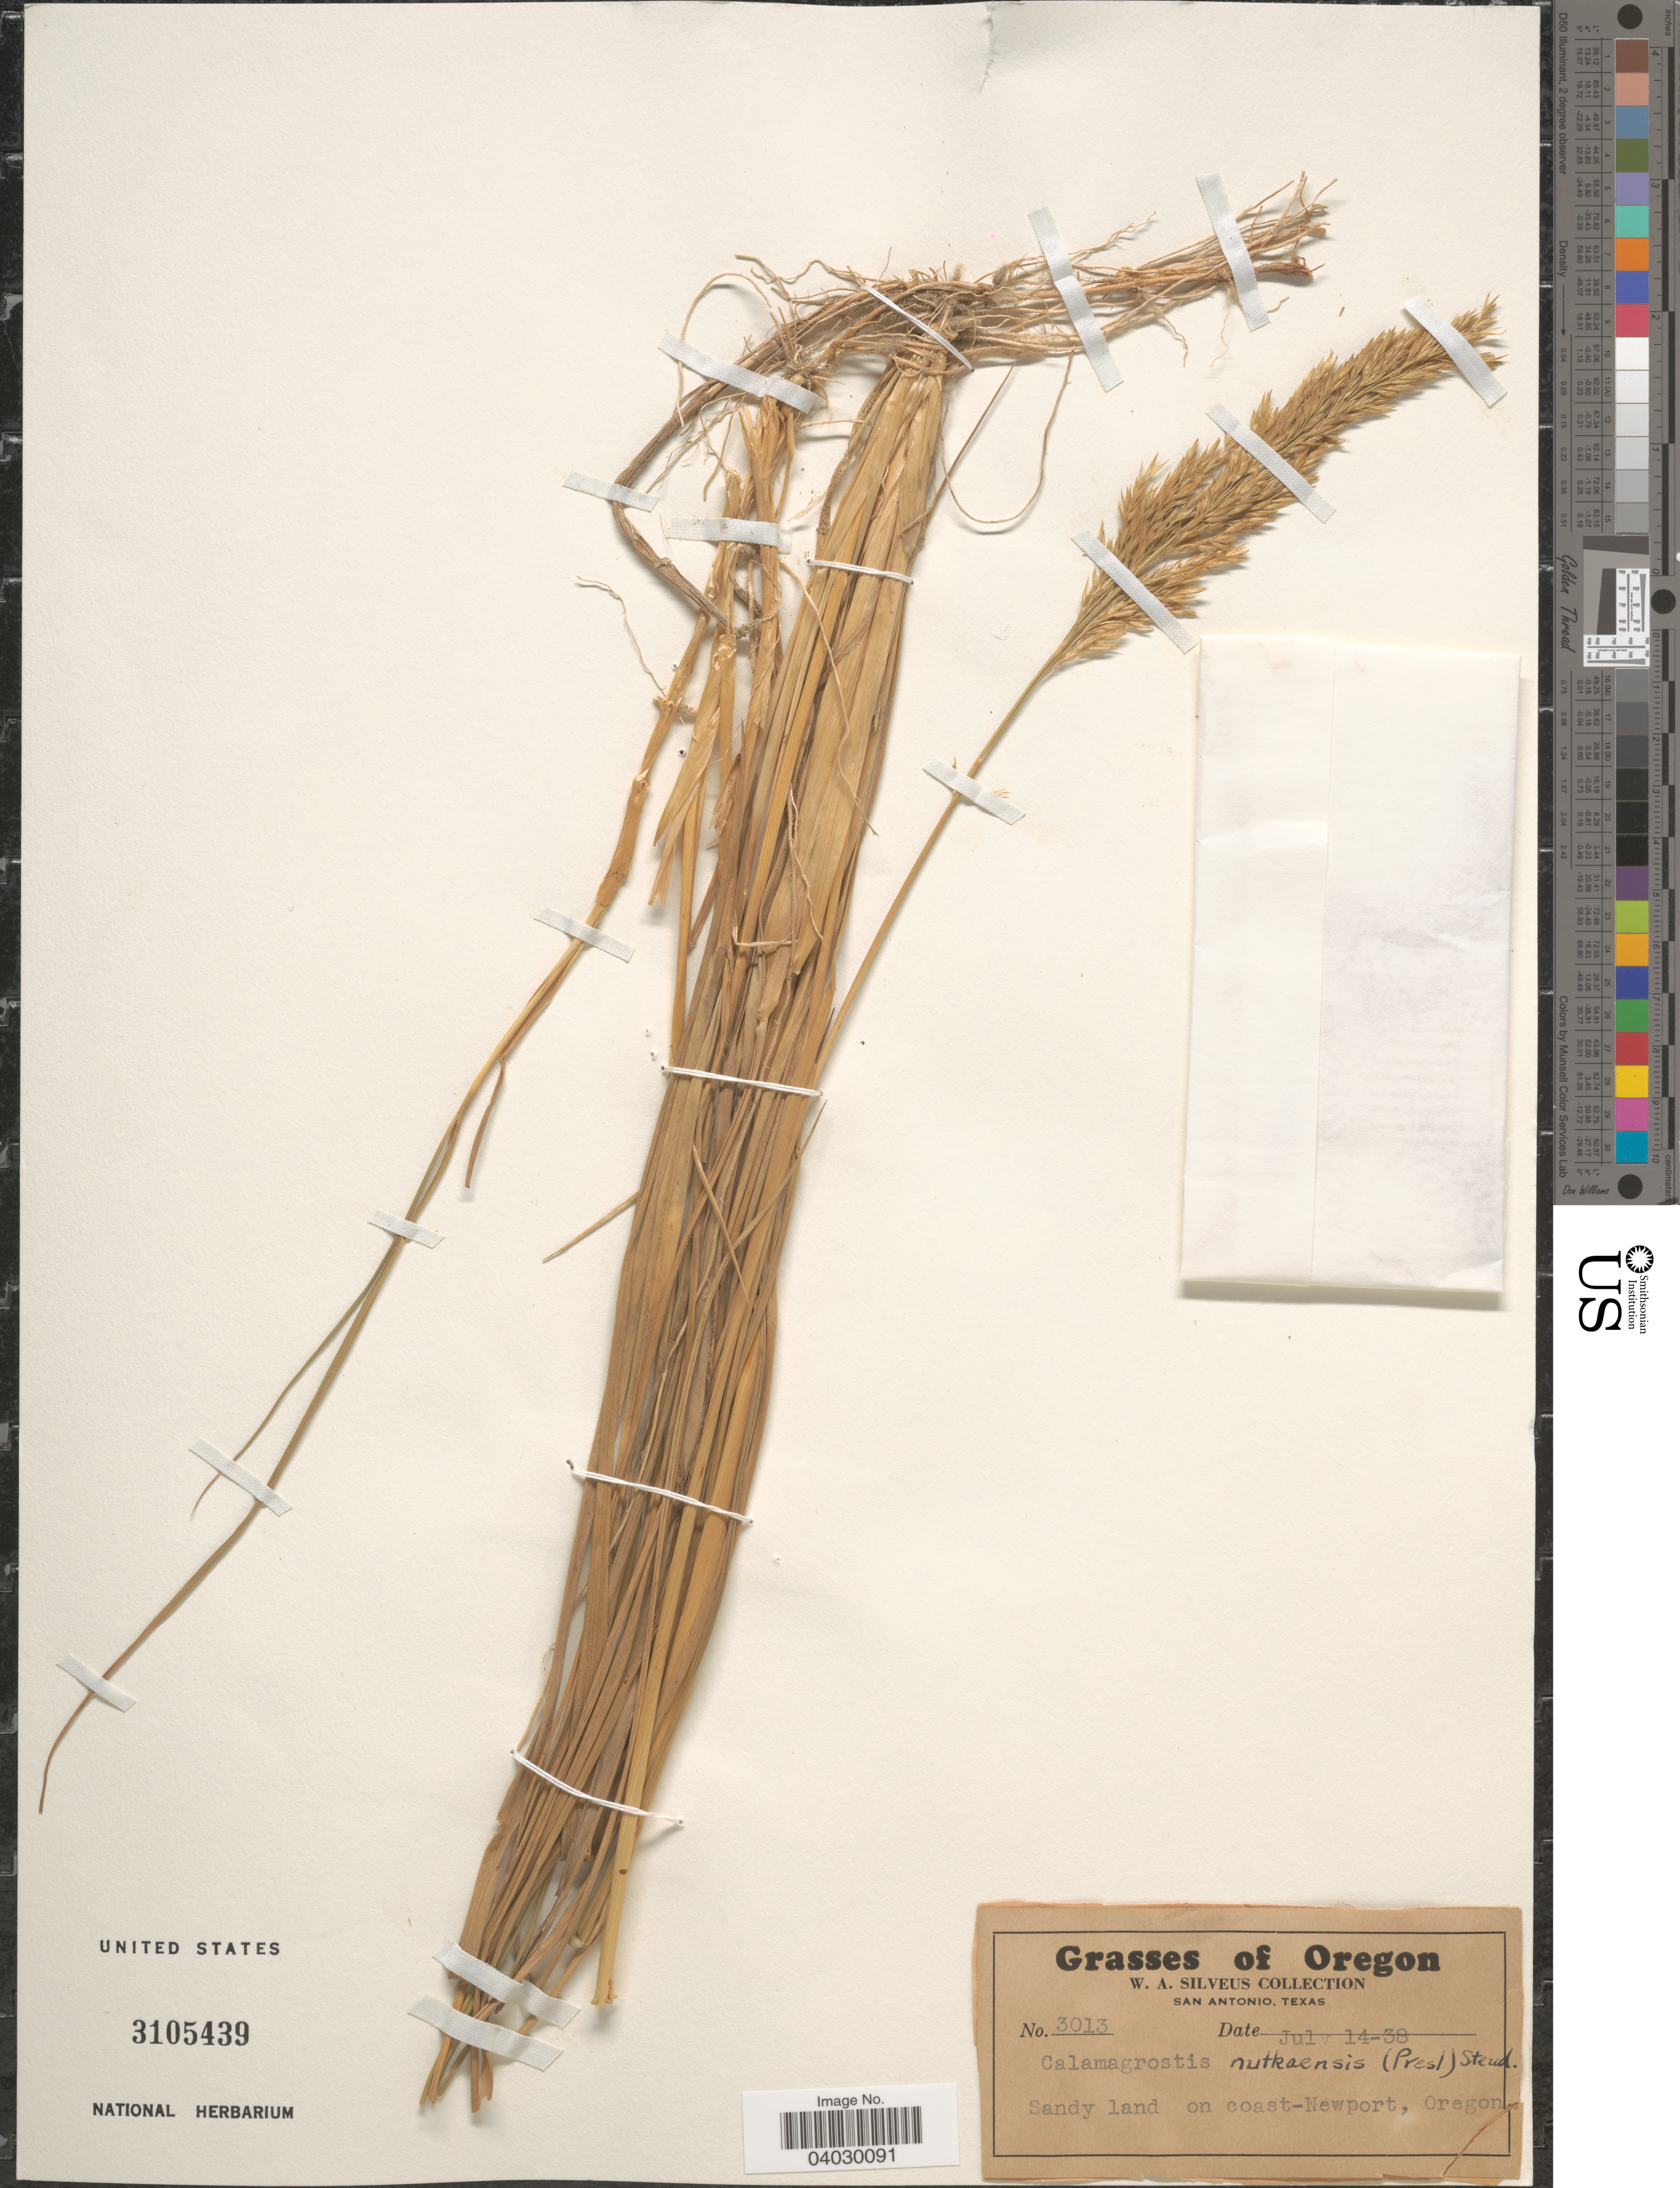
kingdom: Plantae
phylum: Tracheophyta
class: Liliopsida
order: Poales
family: Poaceae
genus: Calamagrostis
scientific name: Calamagrostis nutkaensis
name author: (J. Presl) Steud.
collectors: W. Silveus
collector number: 3013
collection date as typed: Transcribed d/m/y: 14/7/38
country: United States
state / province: Oregon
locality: Newport.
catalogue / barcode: US 3105439